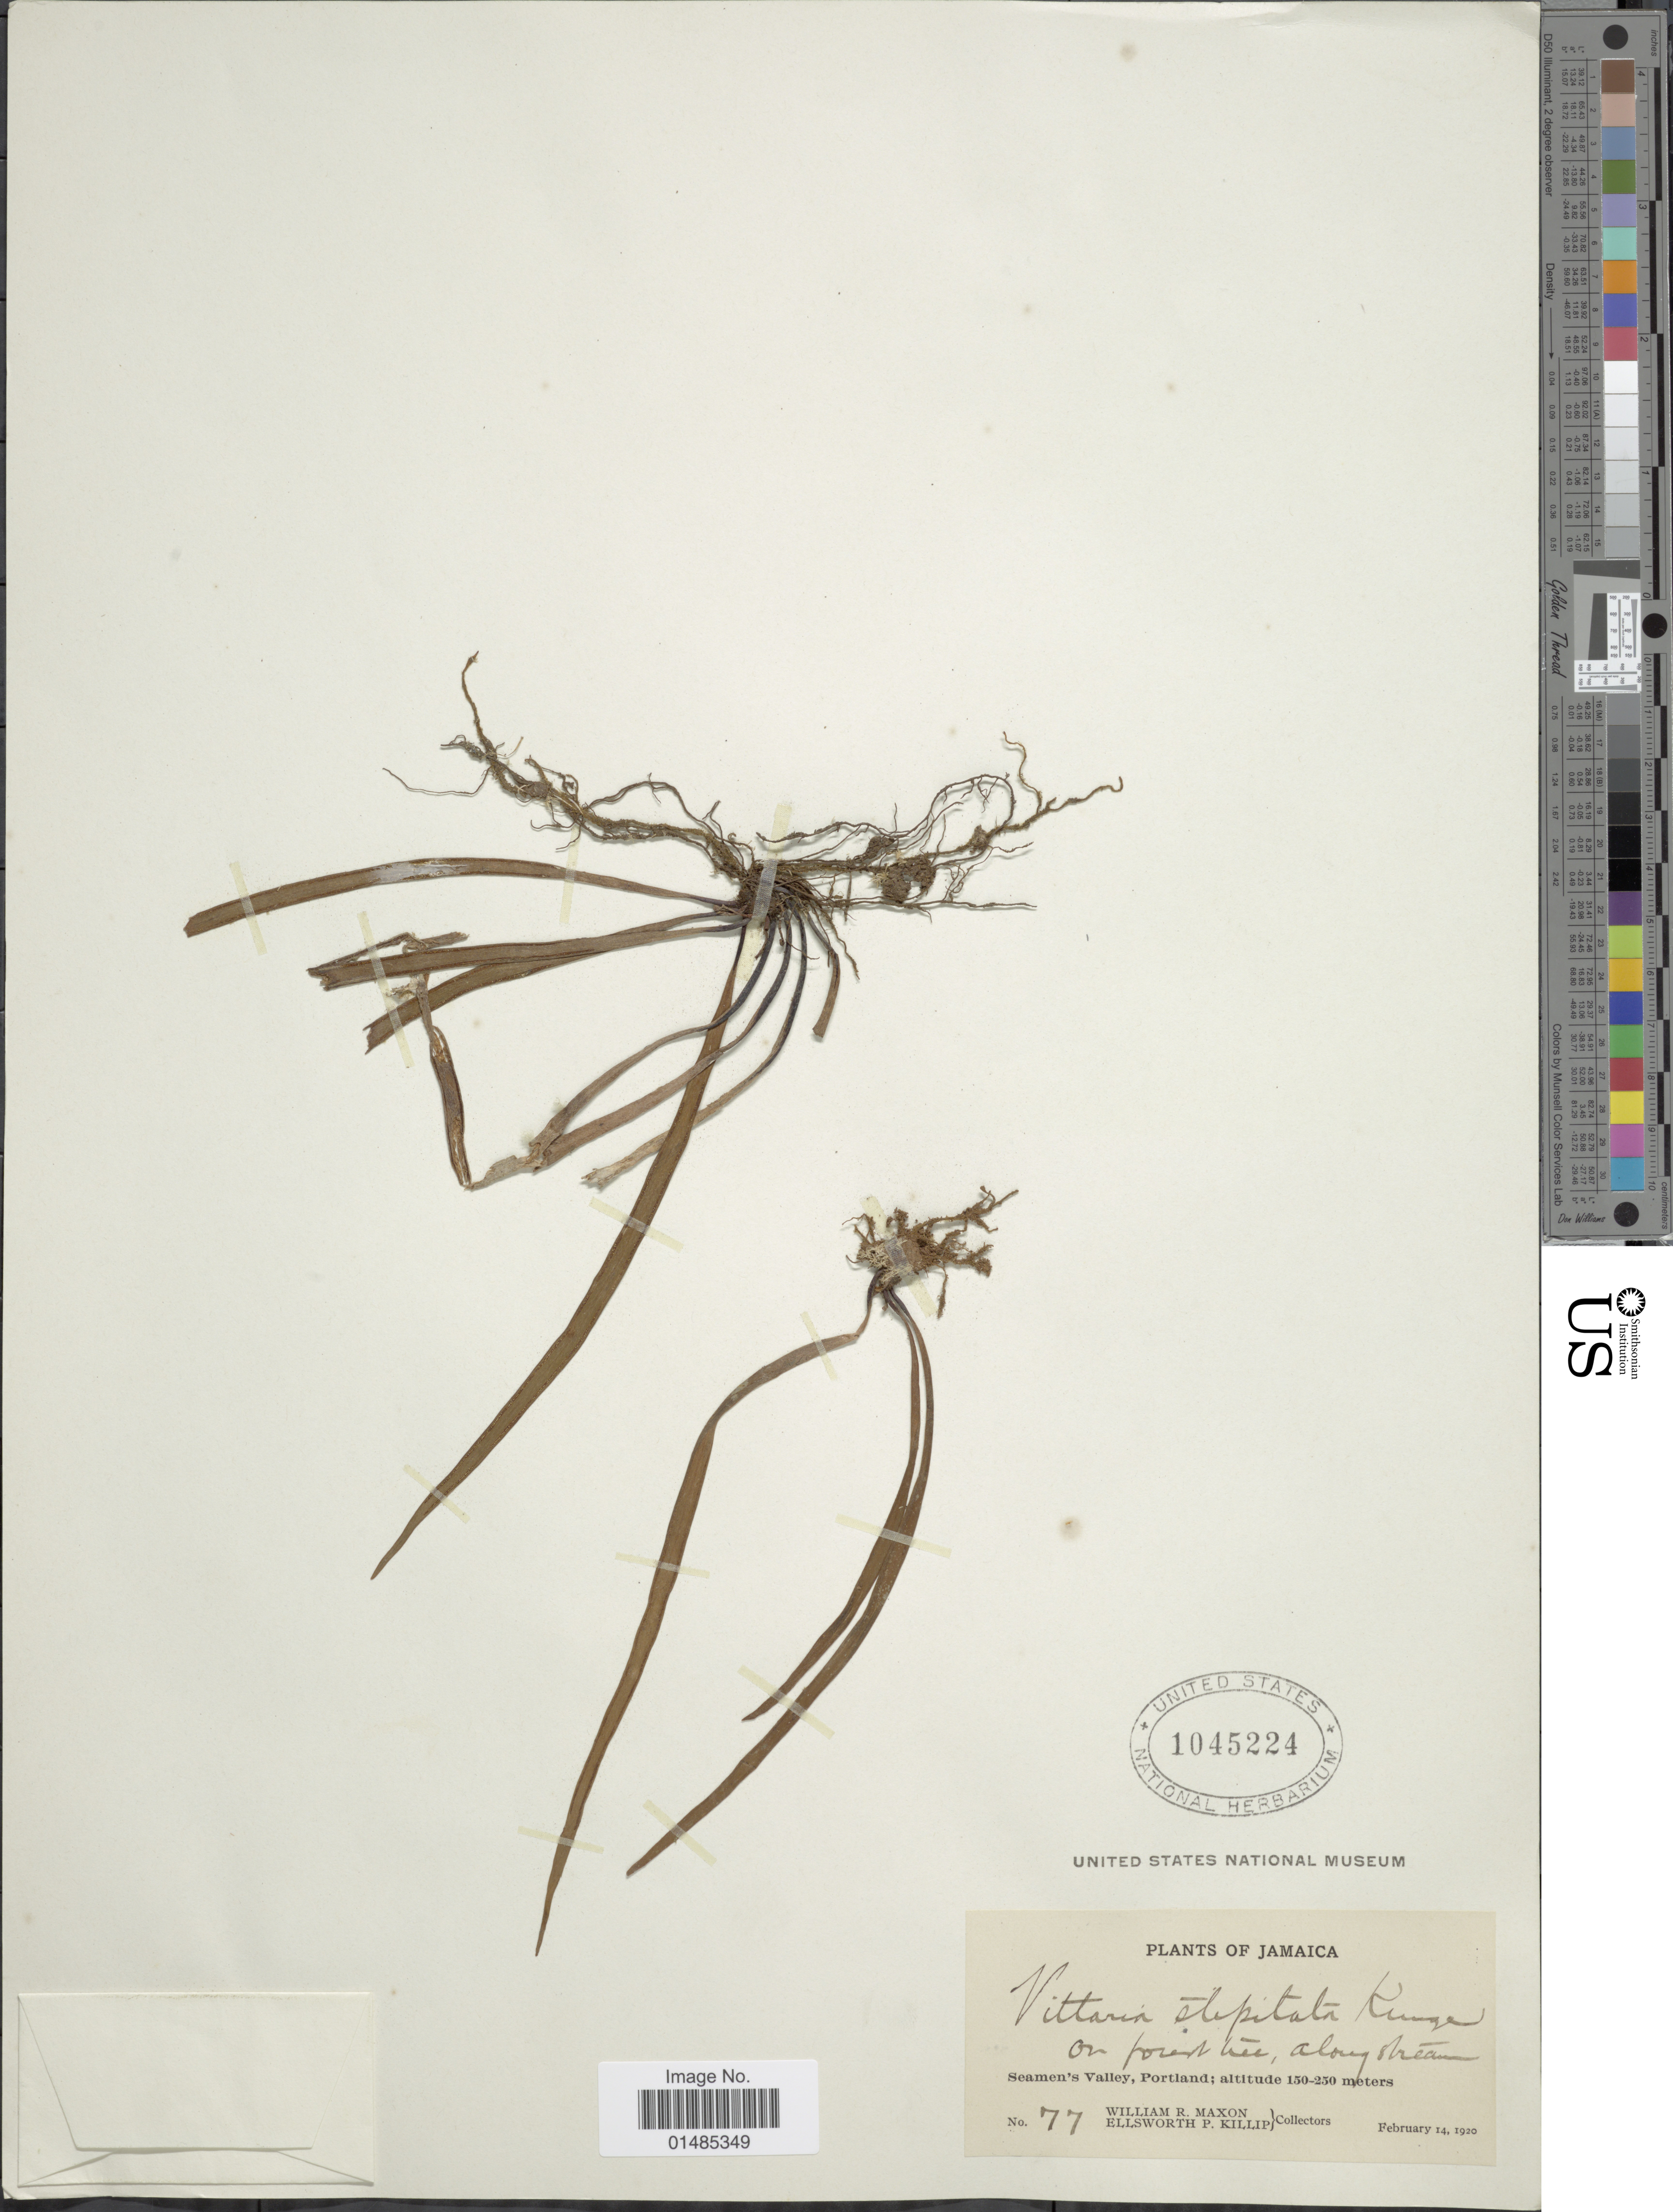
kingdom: Plantae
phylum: Tracheophyta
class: Polypodiopsida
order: Polypodiales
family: Pteridaceae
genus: Radiovittaria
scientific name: Radiovittaria stipitata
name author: (Kunze) E.H. Crane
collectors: W. R. Maxon & E. P. Killip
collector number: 77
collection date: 1920-02-14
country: Jamaica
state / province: Portland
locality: Seamen's Valley.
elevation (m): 150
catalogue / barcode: US 1045224